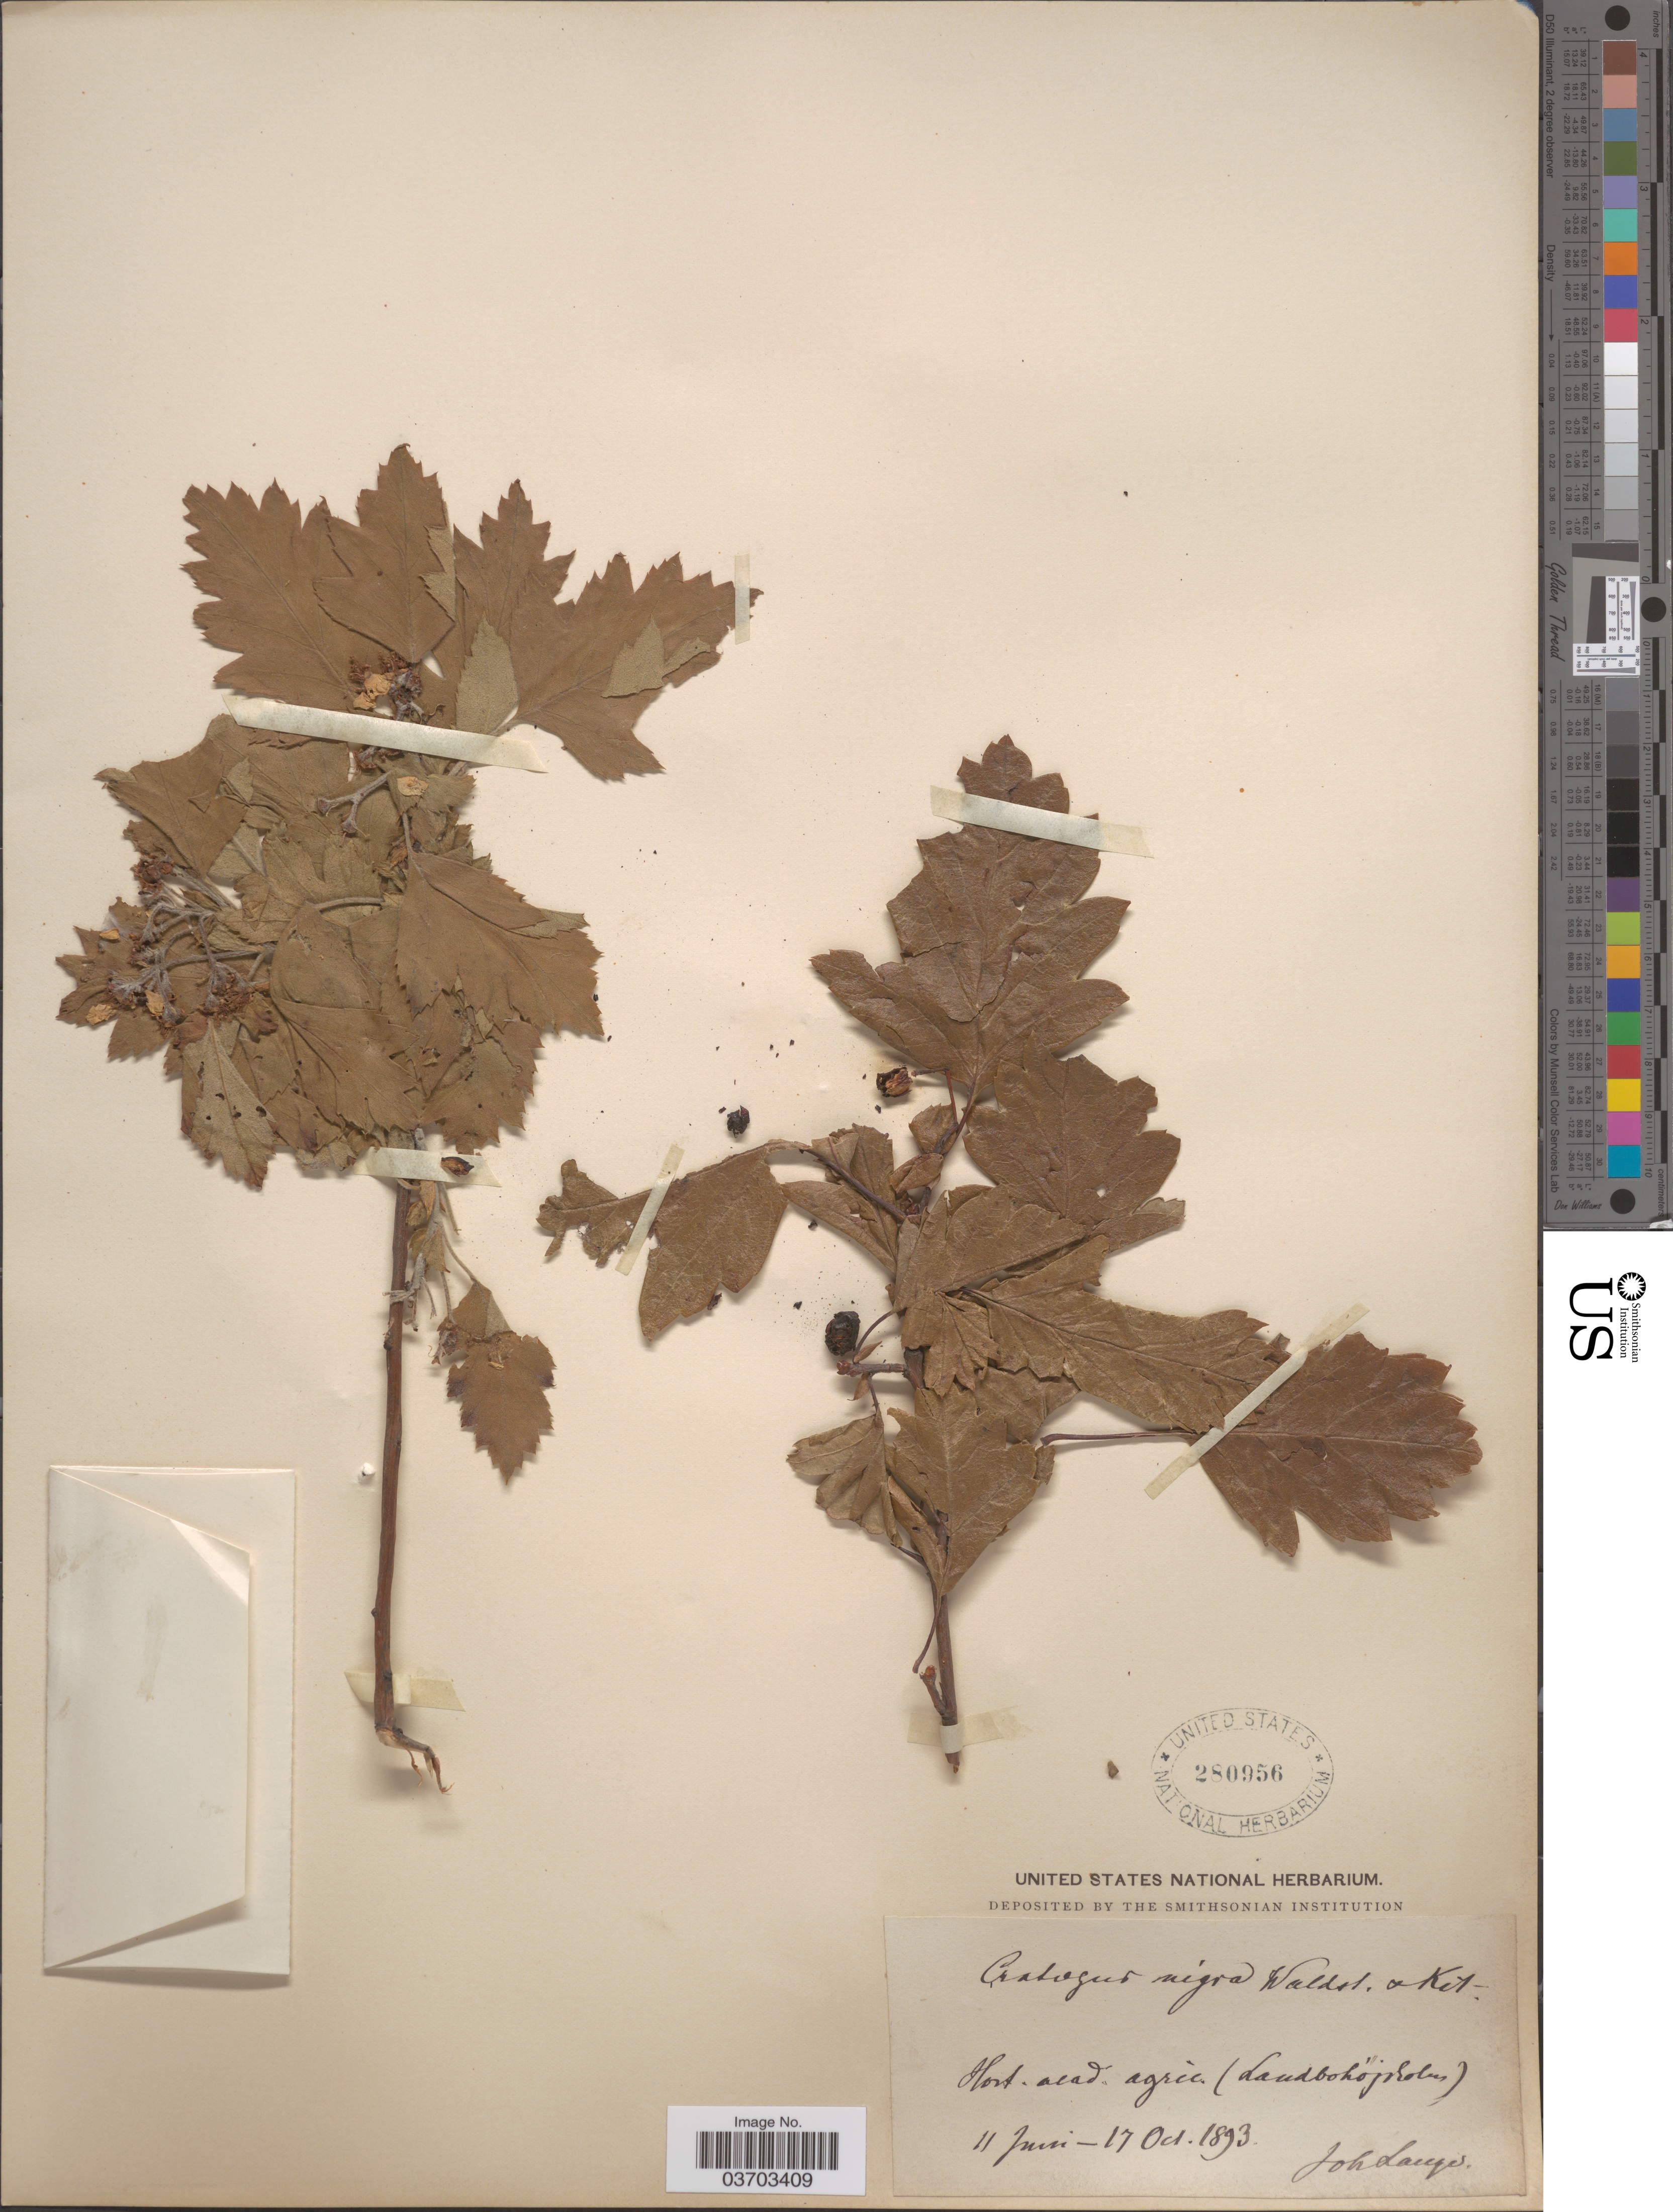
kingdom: Plantae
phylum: Tracheophyta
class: Magnoliopsida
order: Rosales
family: Rosaceae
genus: Crataegus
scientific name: Crataegus nigra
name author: Waldst. & Kit.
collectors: J. M. C. Lange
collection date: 1893-06-11/1893-10-17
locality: Hort. acad. agric. (Landbohójdolen [interpreted]).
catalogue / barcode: US 280956